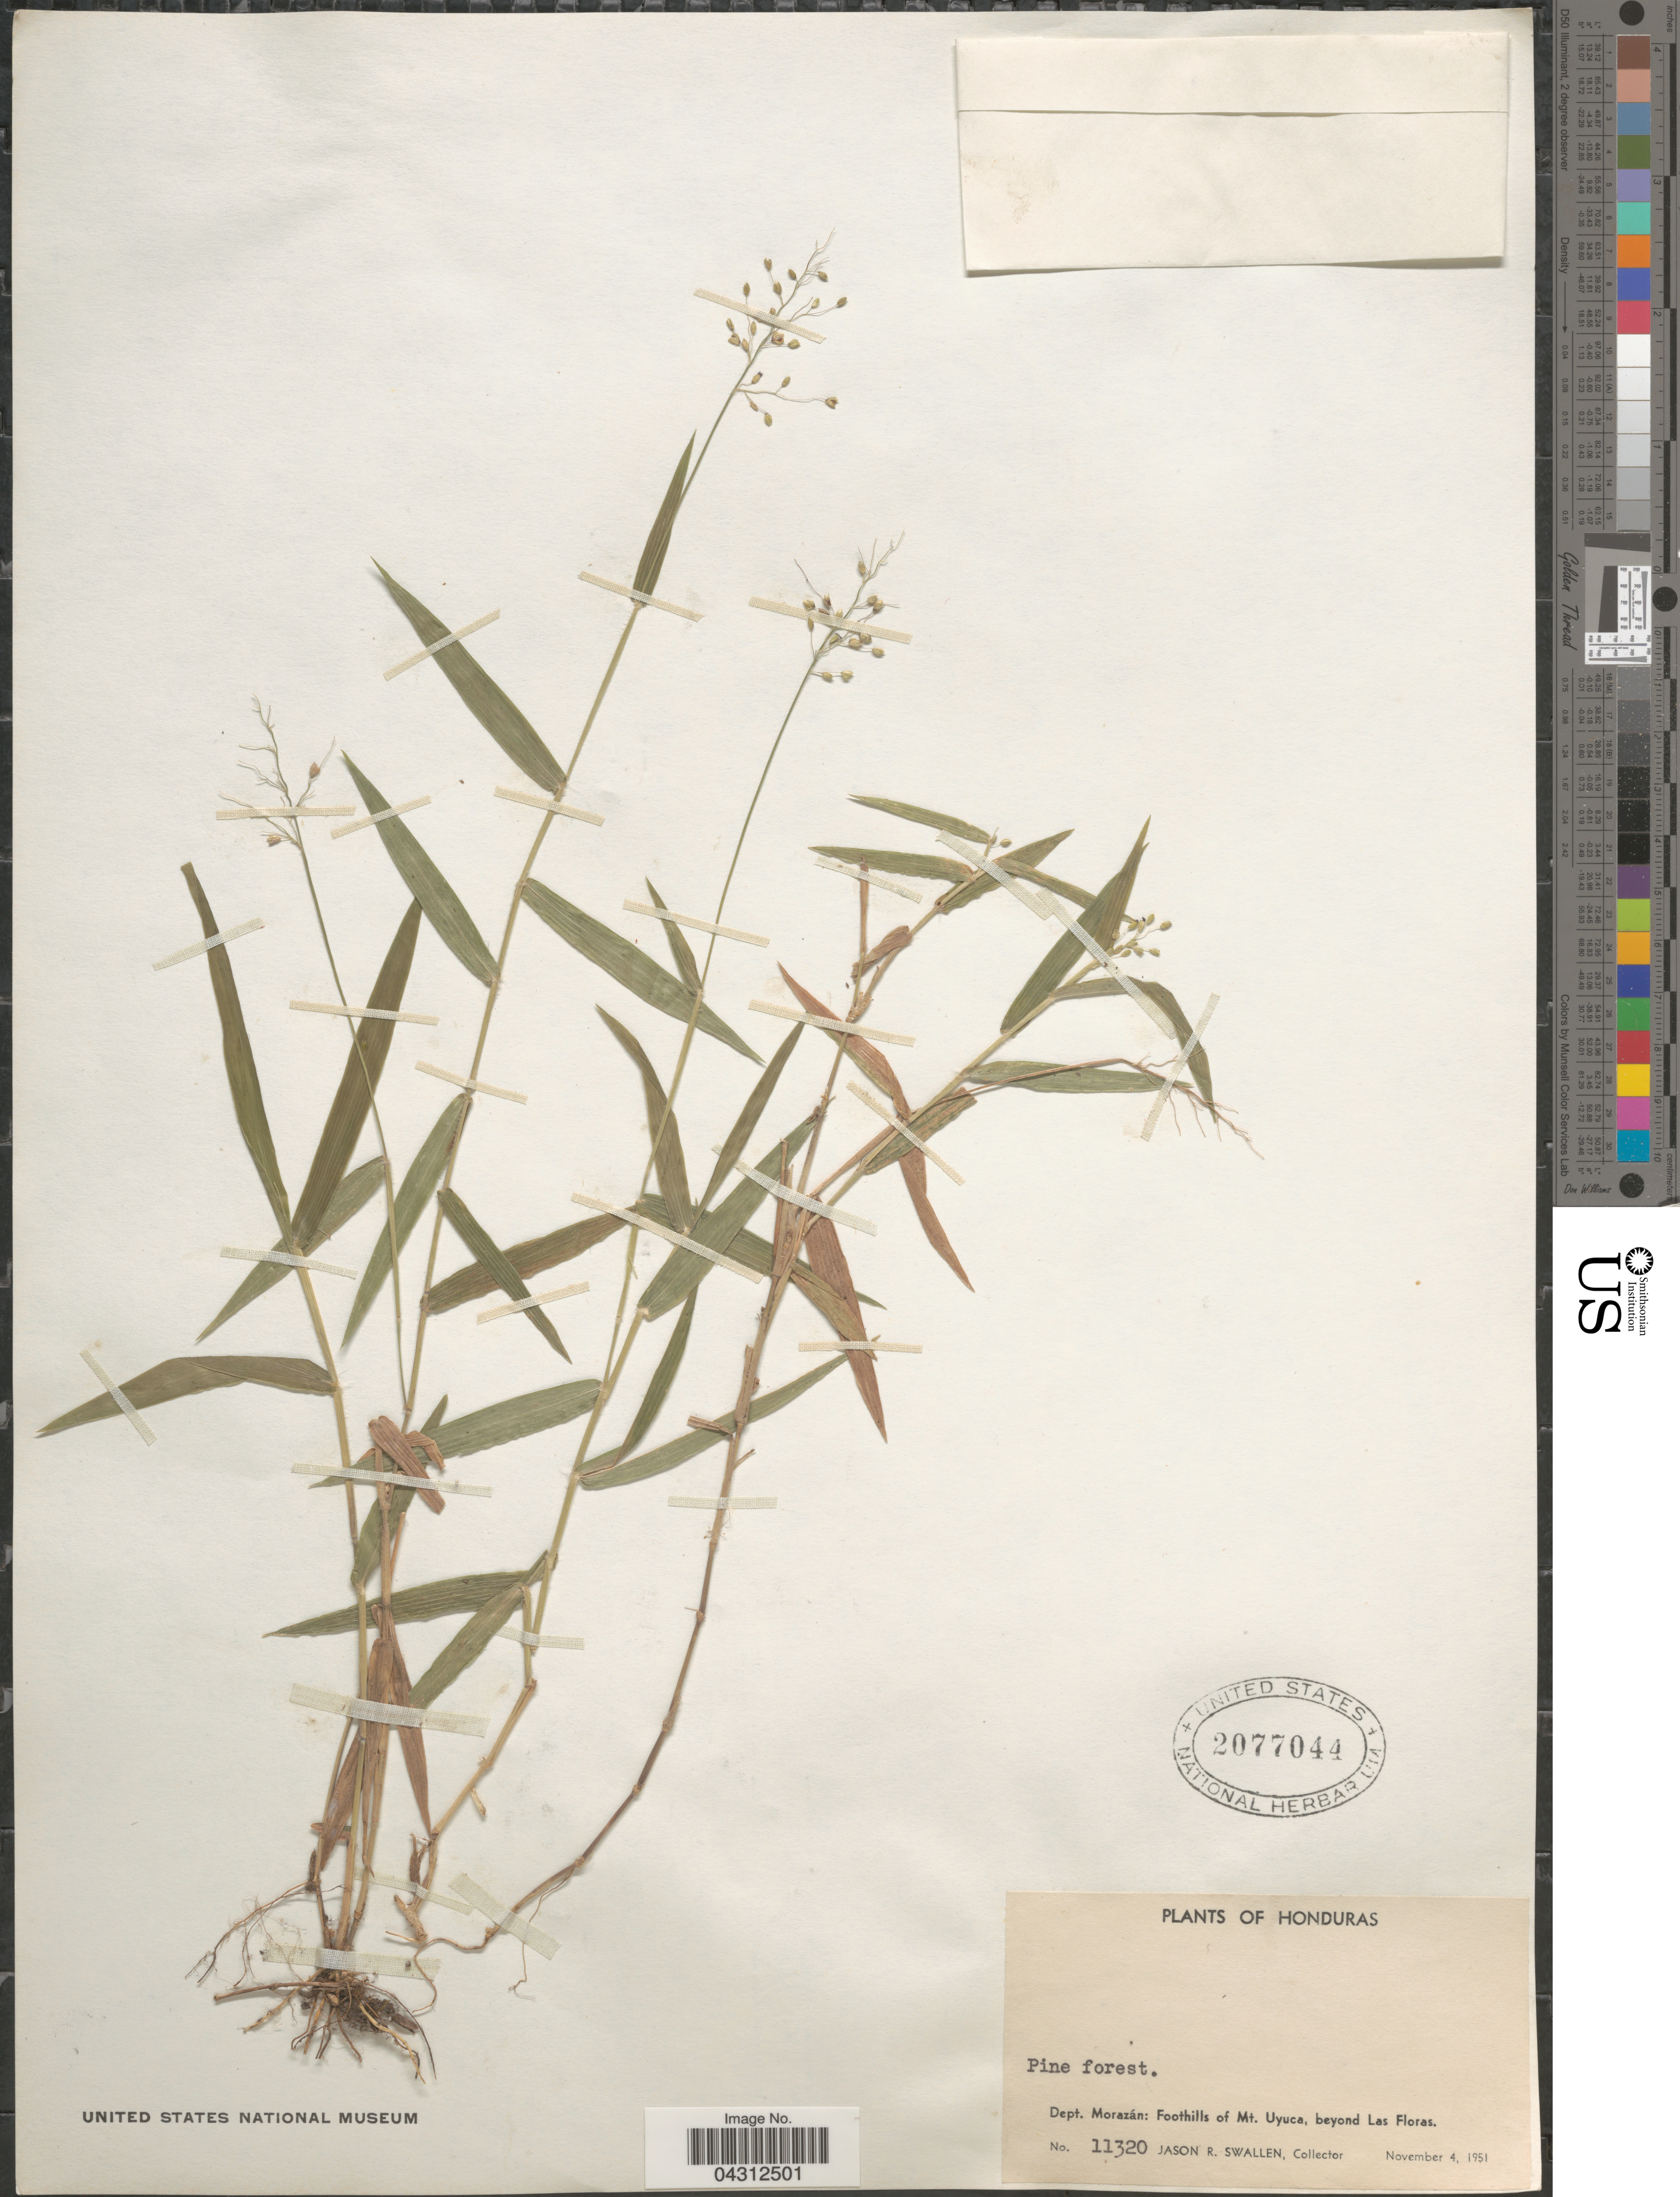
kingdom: Plantae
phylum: Tracheophyta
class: Liliopsida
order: Poales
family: Poaceae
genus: Panicum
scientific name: Panicum sp.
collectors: J. R. Swallen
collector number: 11320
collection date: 1951-11-04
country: Honduras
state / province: Fco. Morazán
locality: Dept. Morazán: Foothills of Mt. Uyuca, beyond Las Floras.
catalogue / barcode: US 2077044